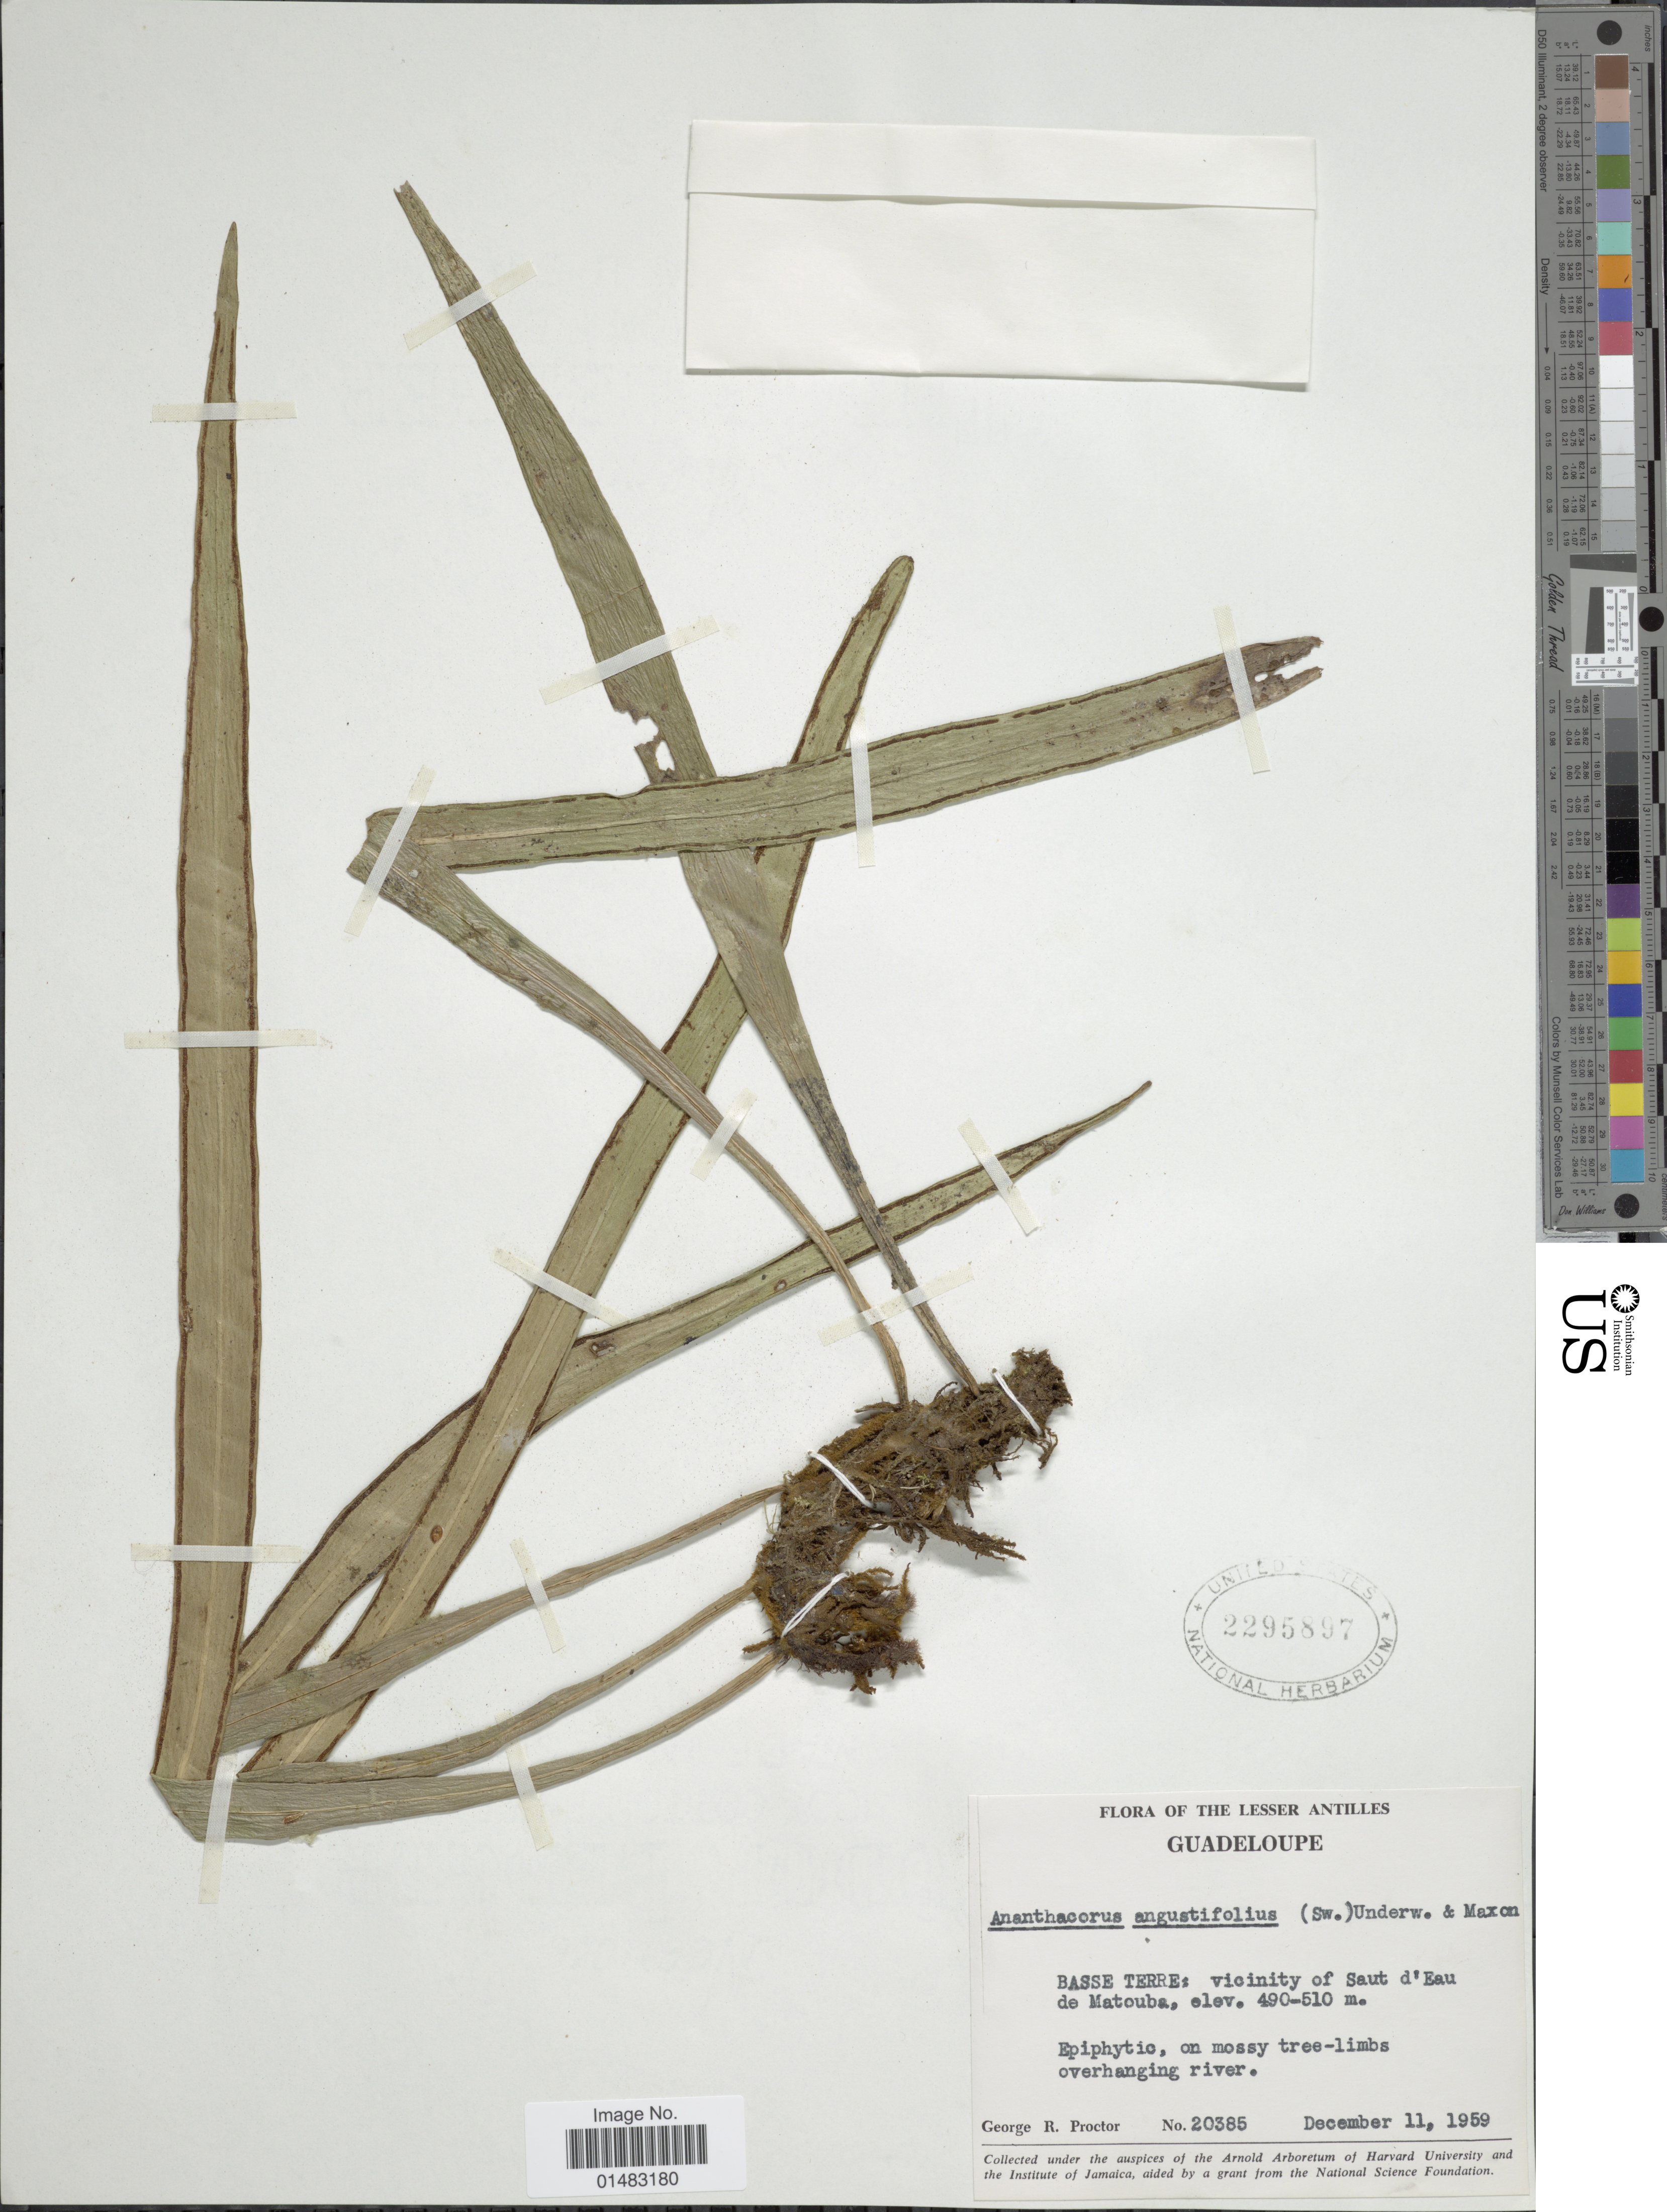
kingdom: Plantae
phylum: Tracheophyta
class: Polypodiopsida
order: Polypodiales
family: Pteridaceae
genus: Ananthacorus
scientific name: Ananthacorus angustifolius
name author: (Sw.) Underw. & Maxon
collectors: G. R. Proctor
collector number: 20385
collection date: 1959-12-11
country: Guadeloupe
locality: Basse Terre: vicinity of Saut d'Eau de Matouba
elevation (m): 490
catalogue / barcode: US 2295897